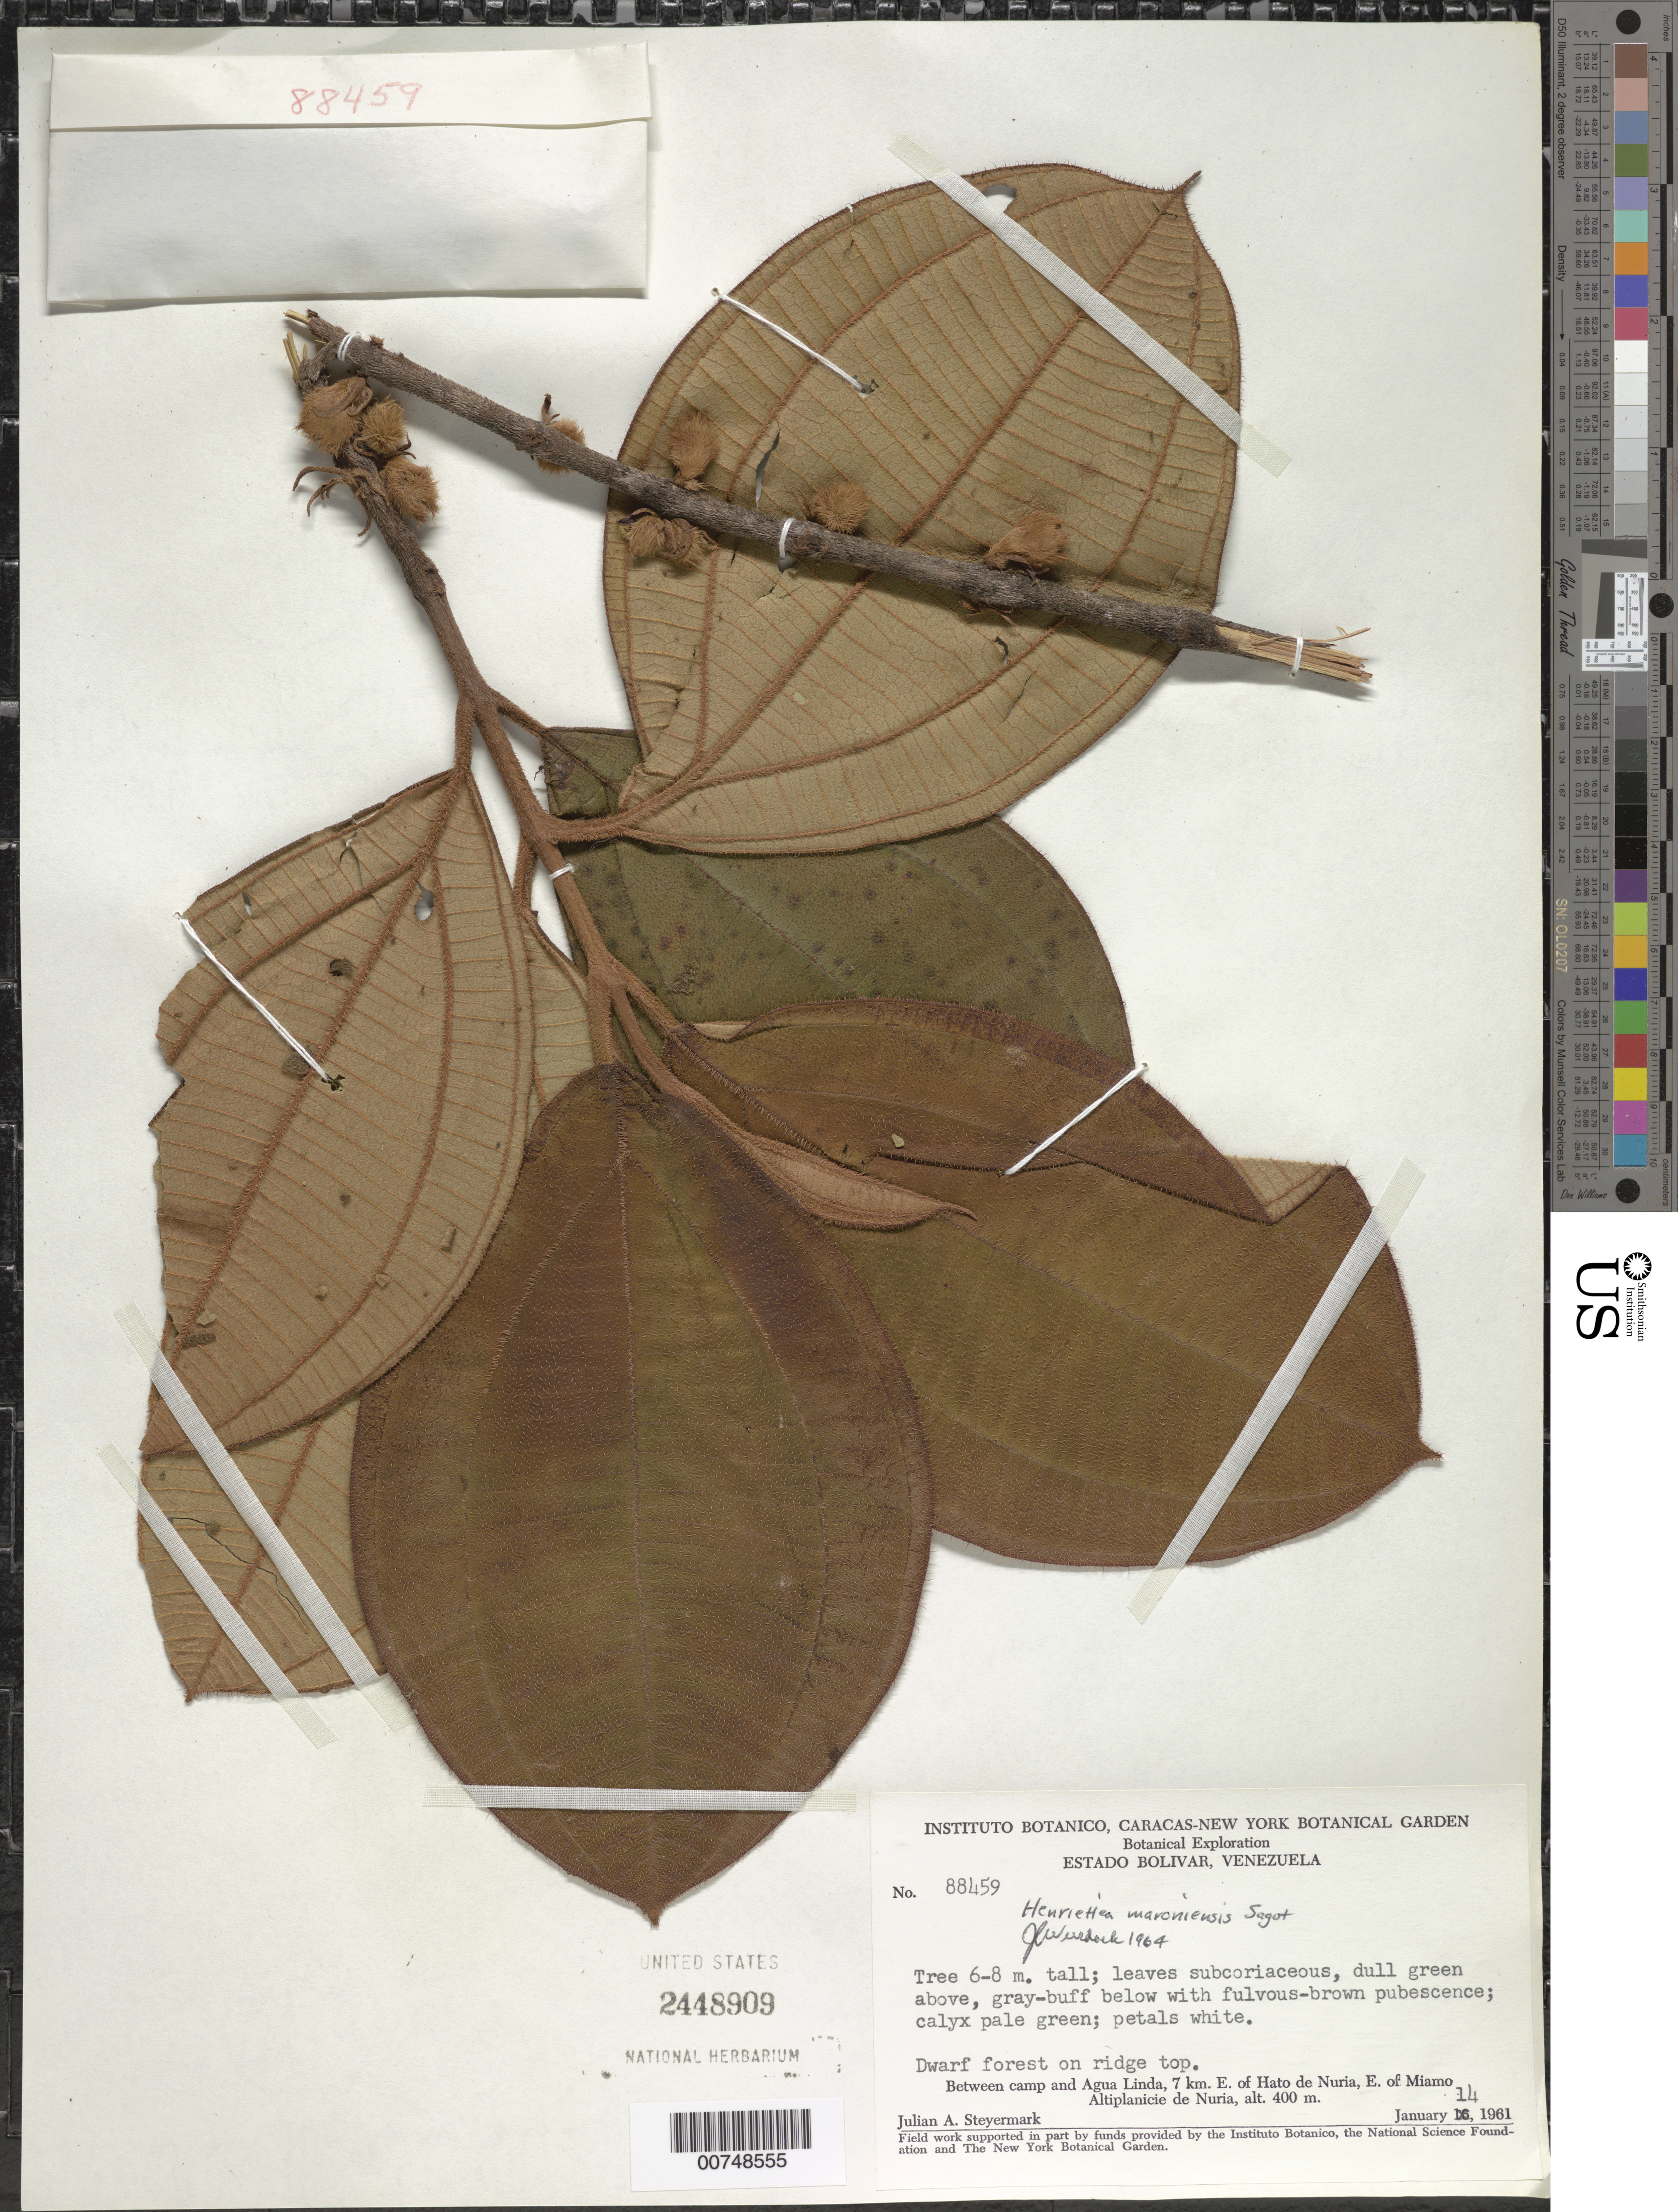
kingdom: Plantae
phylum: Tracheophyta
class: Magnoliopsida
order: Myrtales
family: Melastomataceae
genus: Henriettea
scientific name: Henriettea maroniensis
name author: Sagot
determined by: Wurdack, John J., (US), US (UNITED STATES)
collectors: J. Steyermark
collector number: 88459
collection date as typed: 14-Jan-61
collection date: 1961-01-14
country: Venezuela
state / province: Bolívar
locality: Agua Linda, 7 km E of Hato de Nuria, E of Miamo, Altiplanicie de Nuria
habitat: Dwarf forest on ridge top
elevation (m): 400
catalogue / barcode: US 2448909